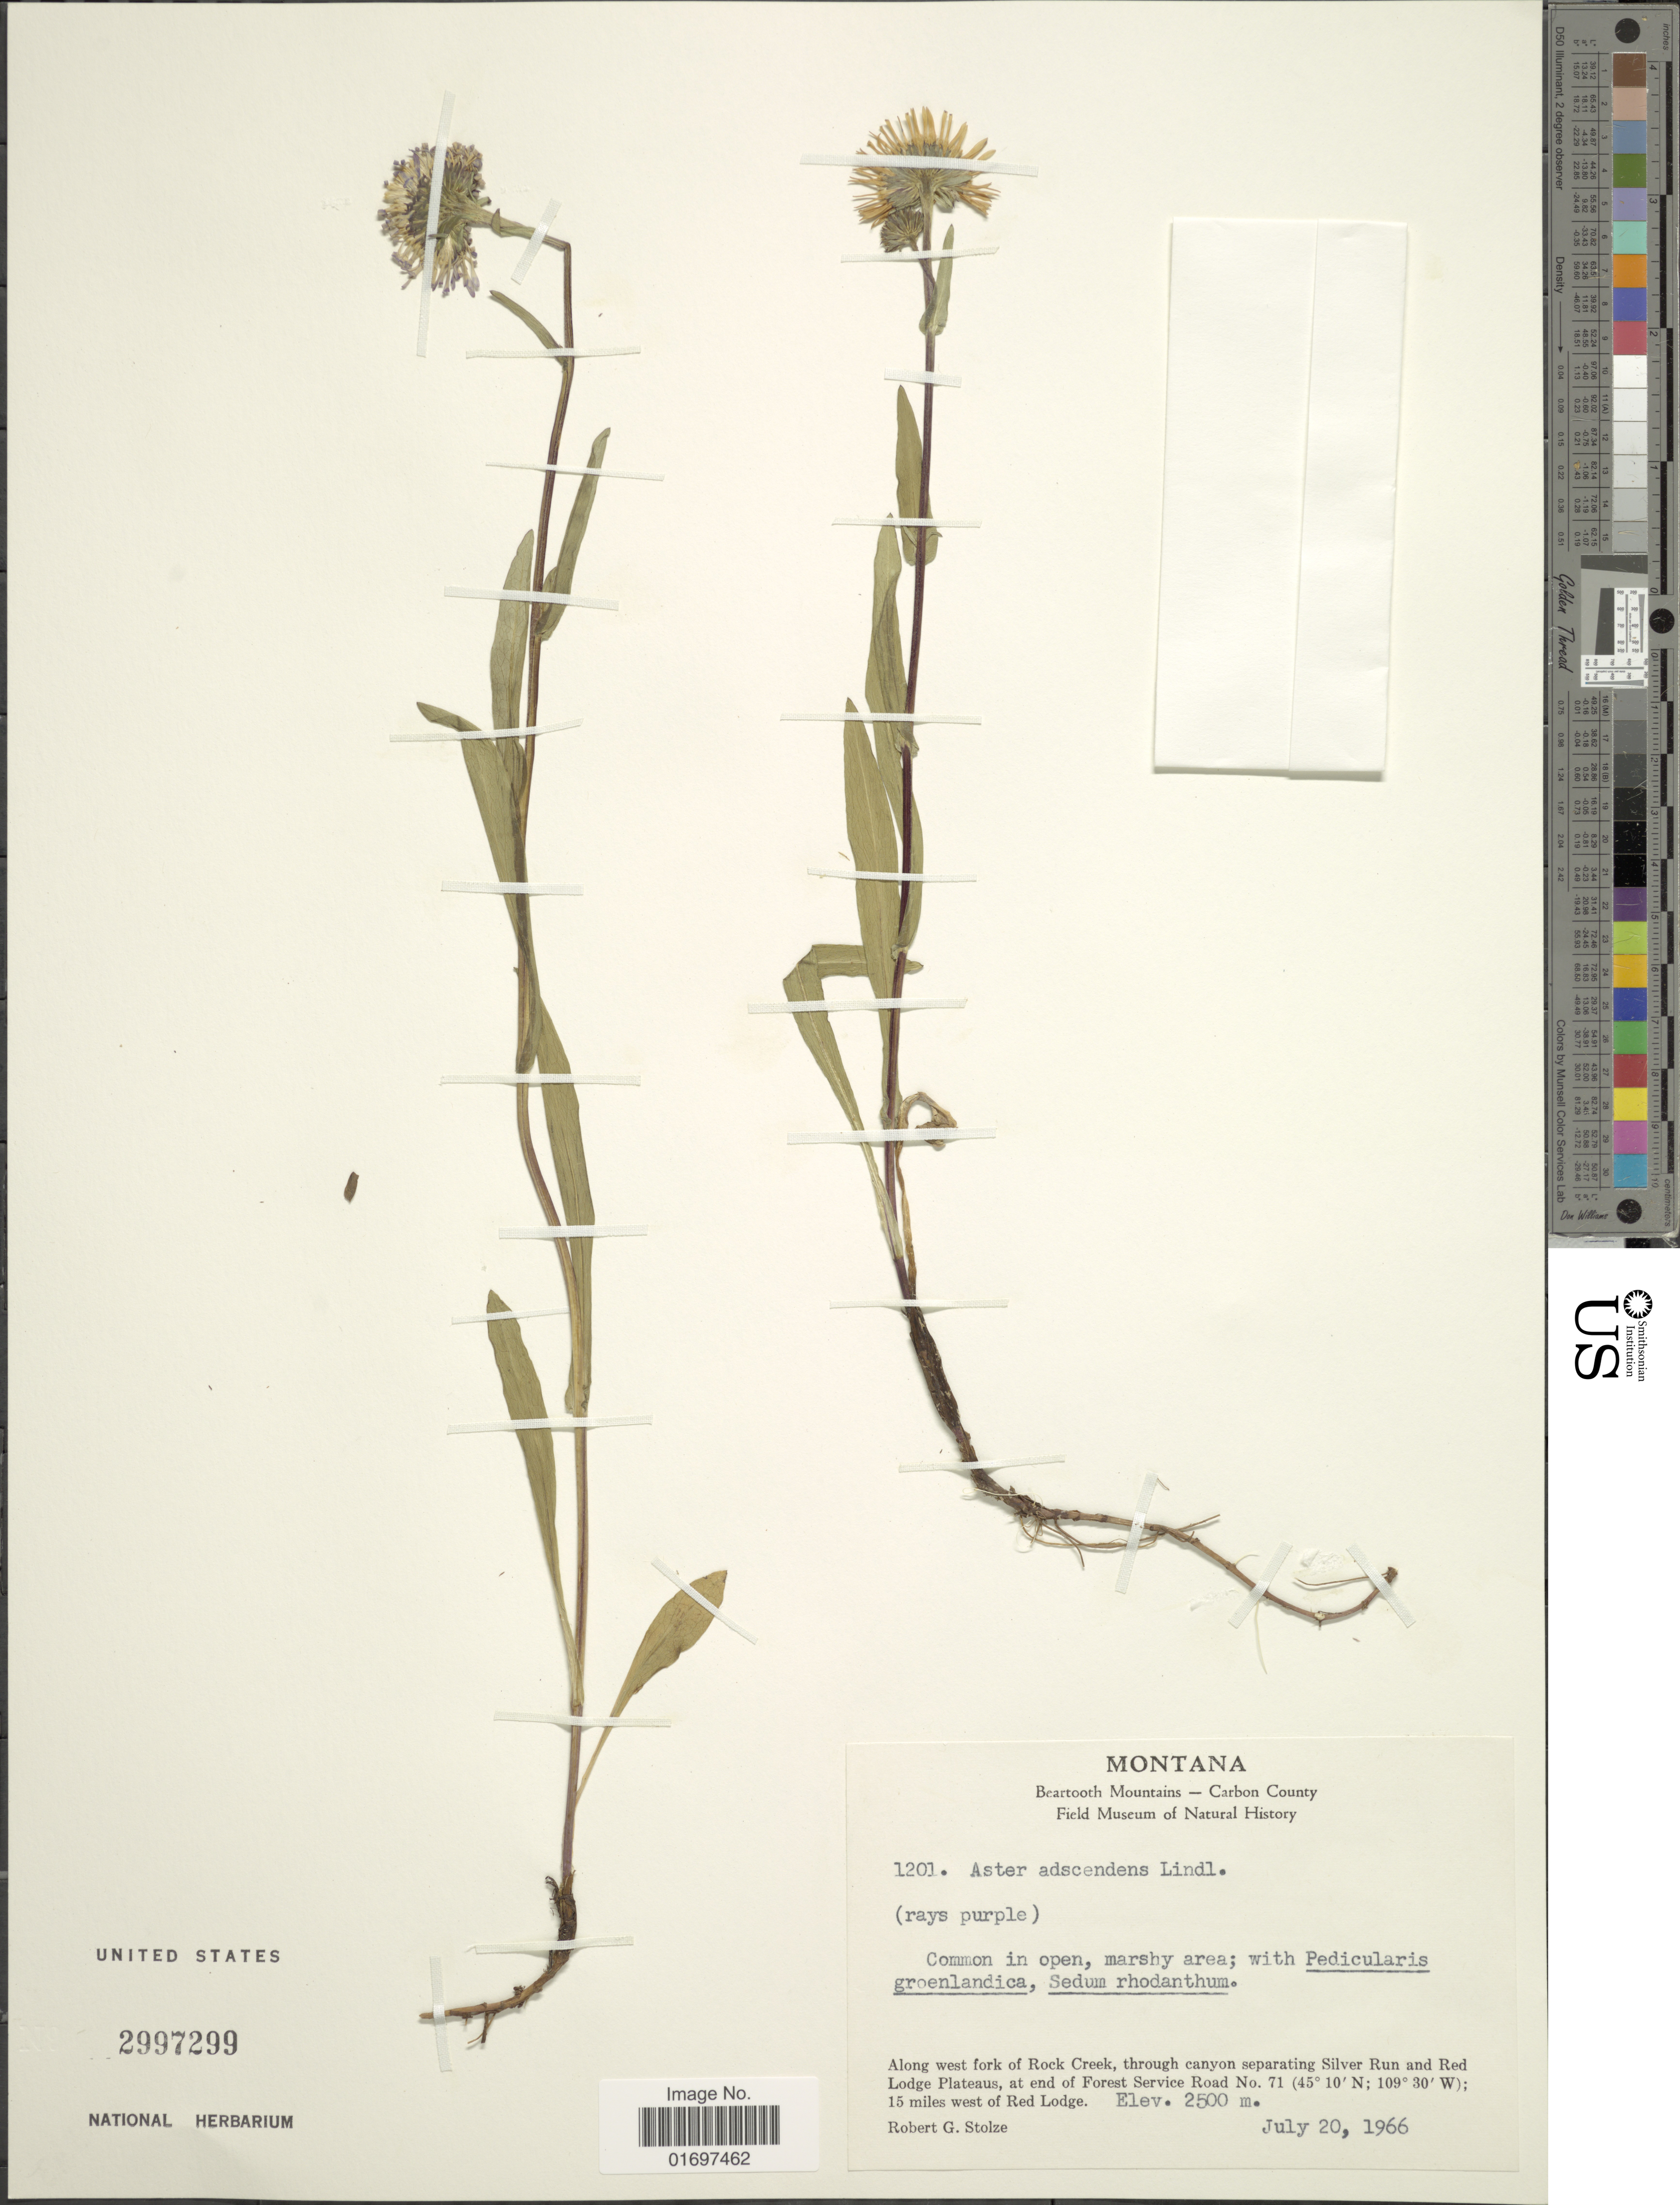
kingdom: Plantae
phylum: Tracheophyta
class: Magnoliopsida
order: Asterales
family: Asteraceae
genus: Symphyotrichum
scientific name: Symphyotrichum ascendens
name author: (Lindl.) G.L. Nesom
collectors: R. G. Stolze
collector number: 1201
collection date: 1966-07-20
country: United States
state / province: Montana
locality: Montana. Beartooth Mountain - Carbon County. Along west fork of Rock Creek, through canyon separating Silver Run and Red Lodge Plateaus, at end of Forest Service Road No. 71. 15 miles west of Red Lodge.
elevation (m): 2500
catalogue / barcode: US 2997299